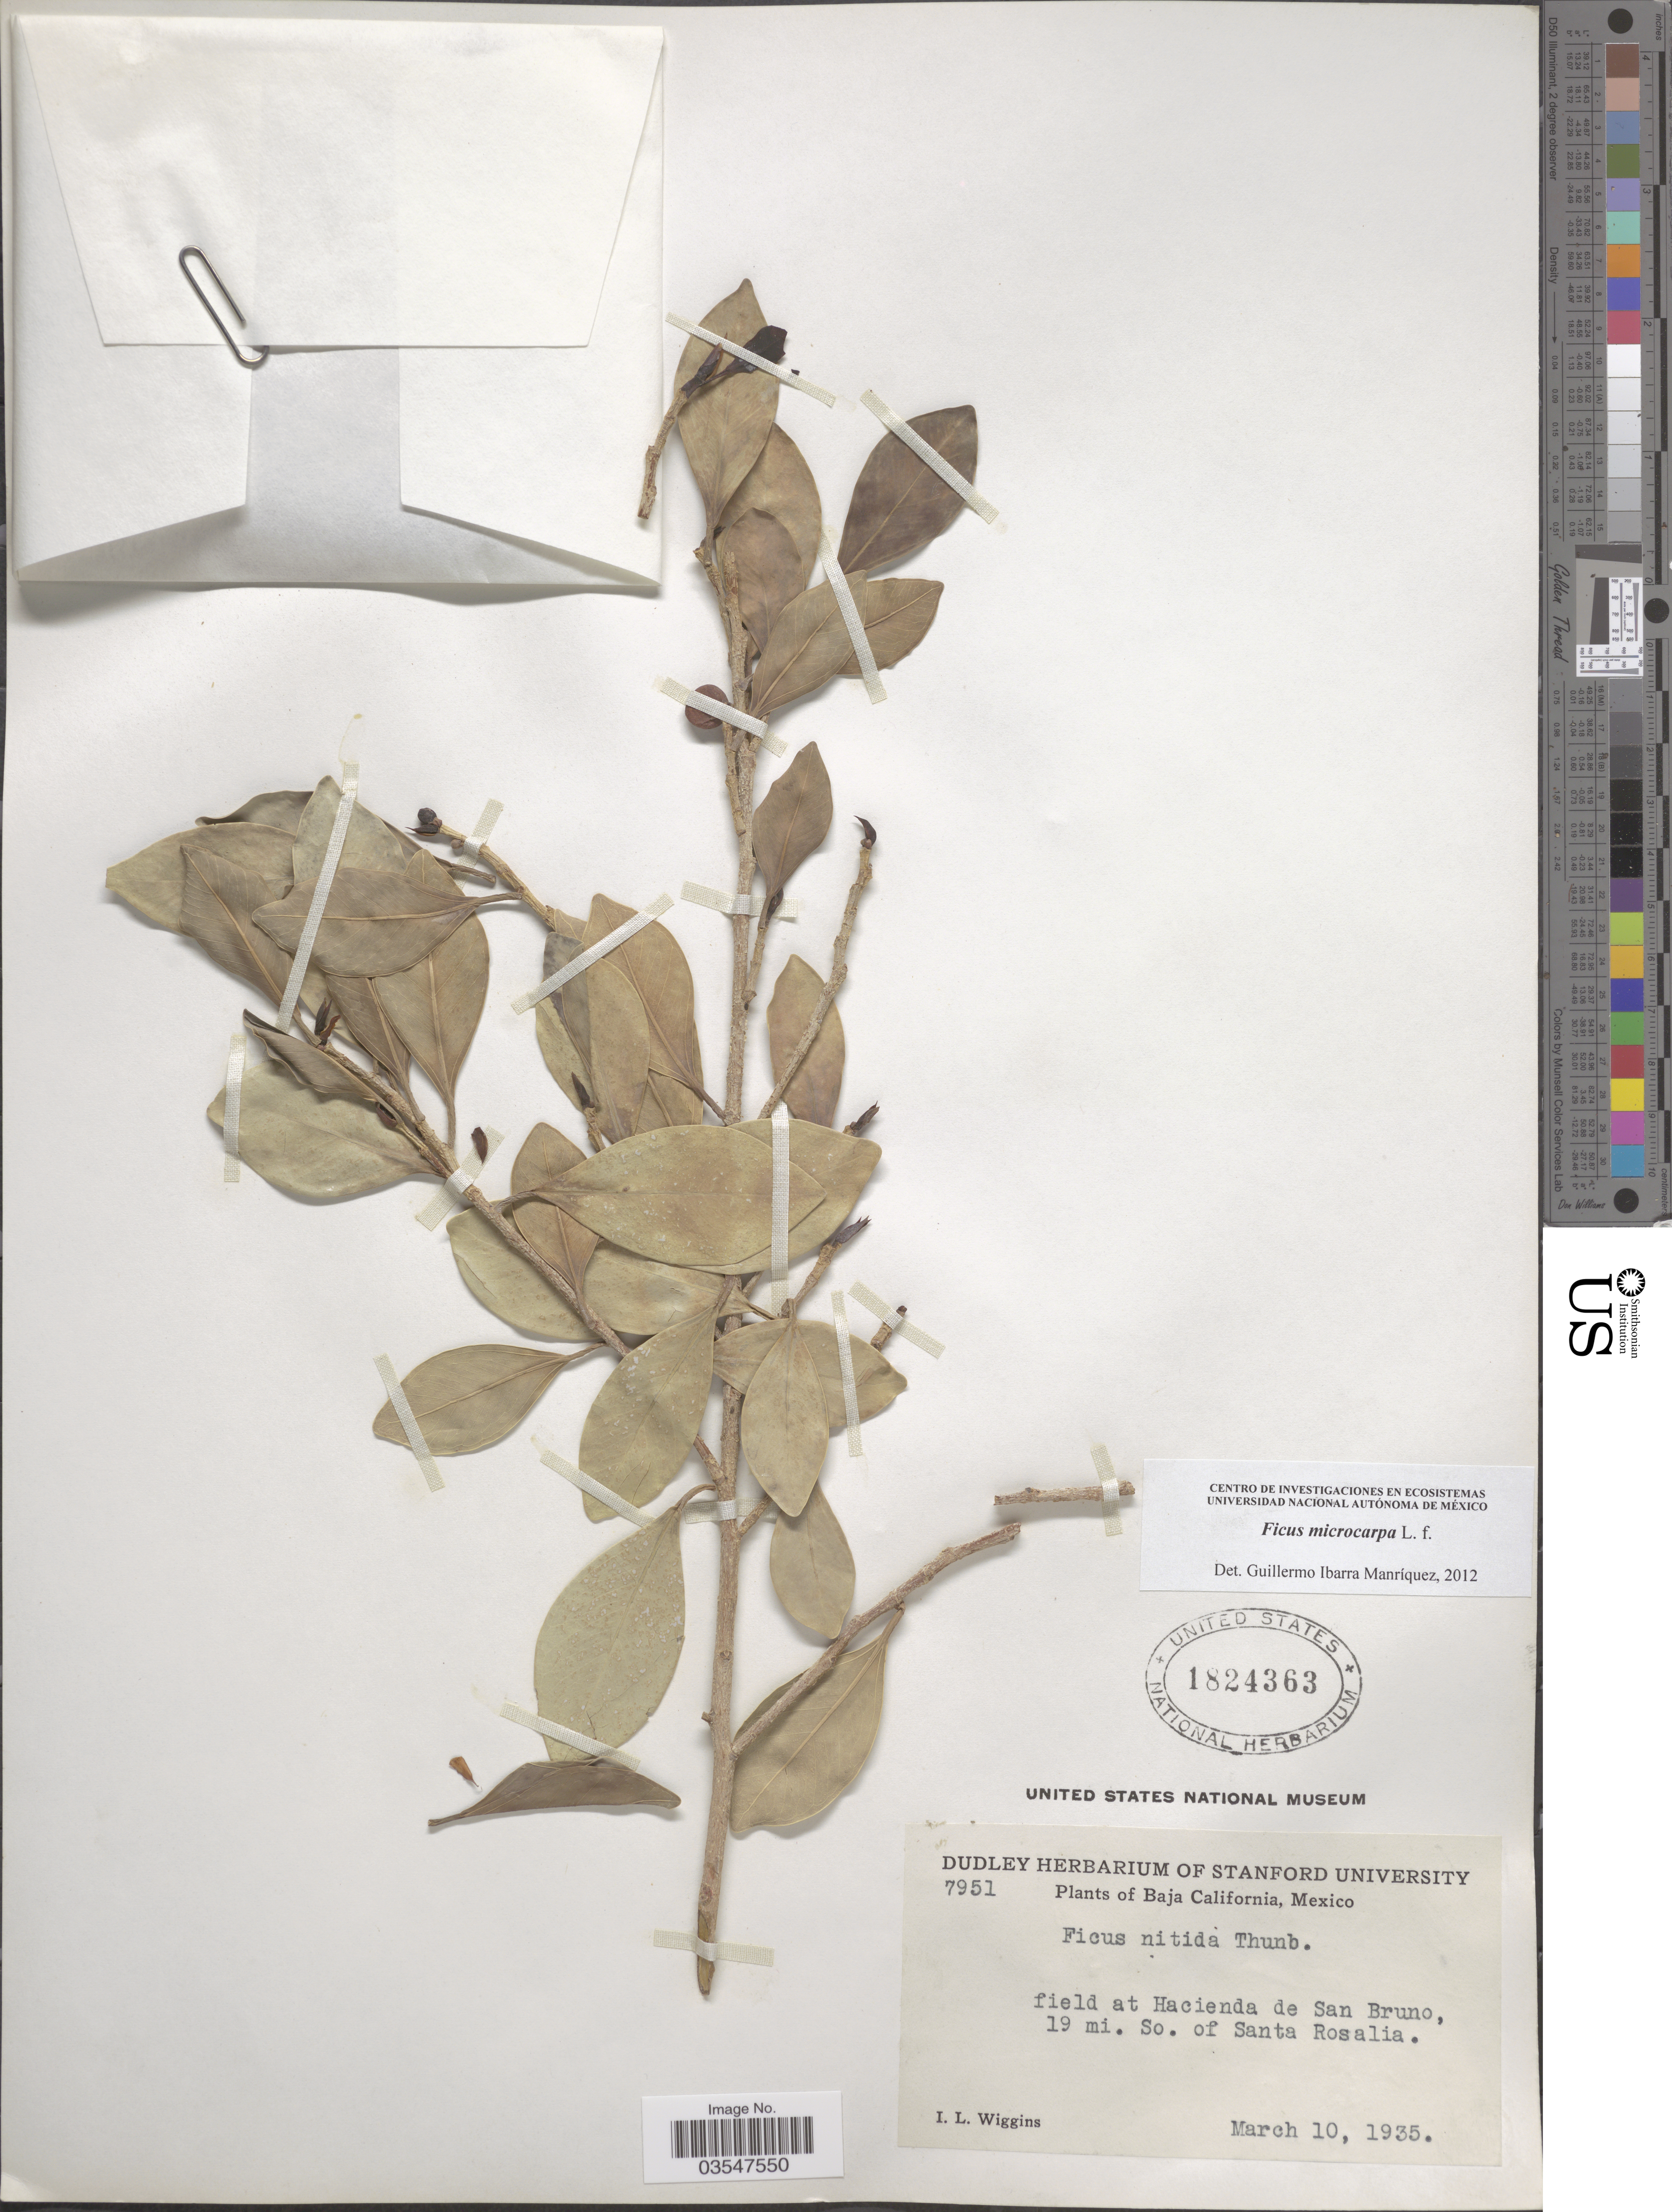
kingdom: Plantae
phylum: Tracheophyta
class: Magnoliopsida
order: Rosales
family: Moraceae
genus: Ficus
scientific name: Ficus microcarpa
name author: L. f.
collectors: I. L. Wiggins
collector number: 7951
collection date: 1935-03-10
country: Mexico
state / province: Baja California Sur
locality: Field at Hacienda de San Bruno, 19 mi. So. of Santa Rosalia.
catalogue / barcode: US 1824363